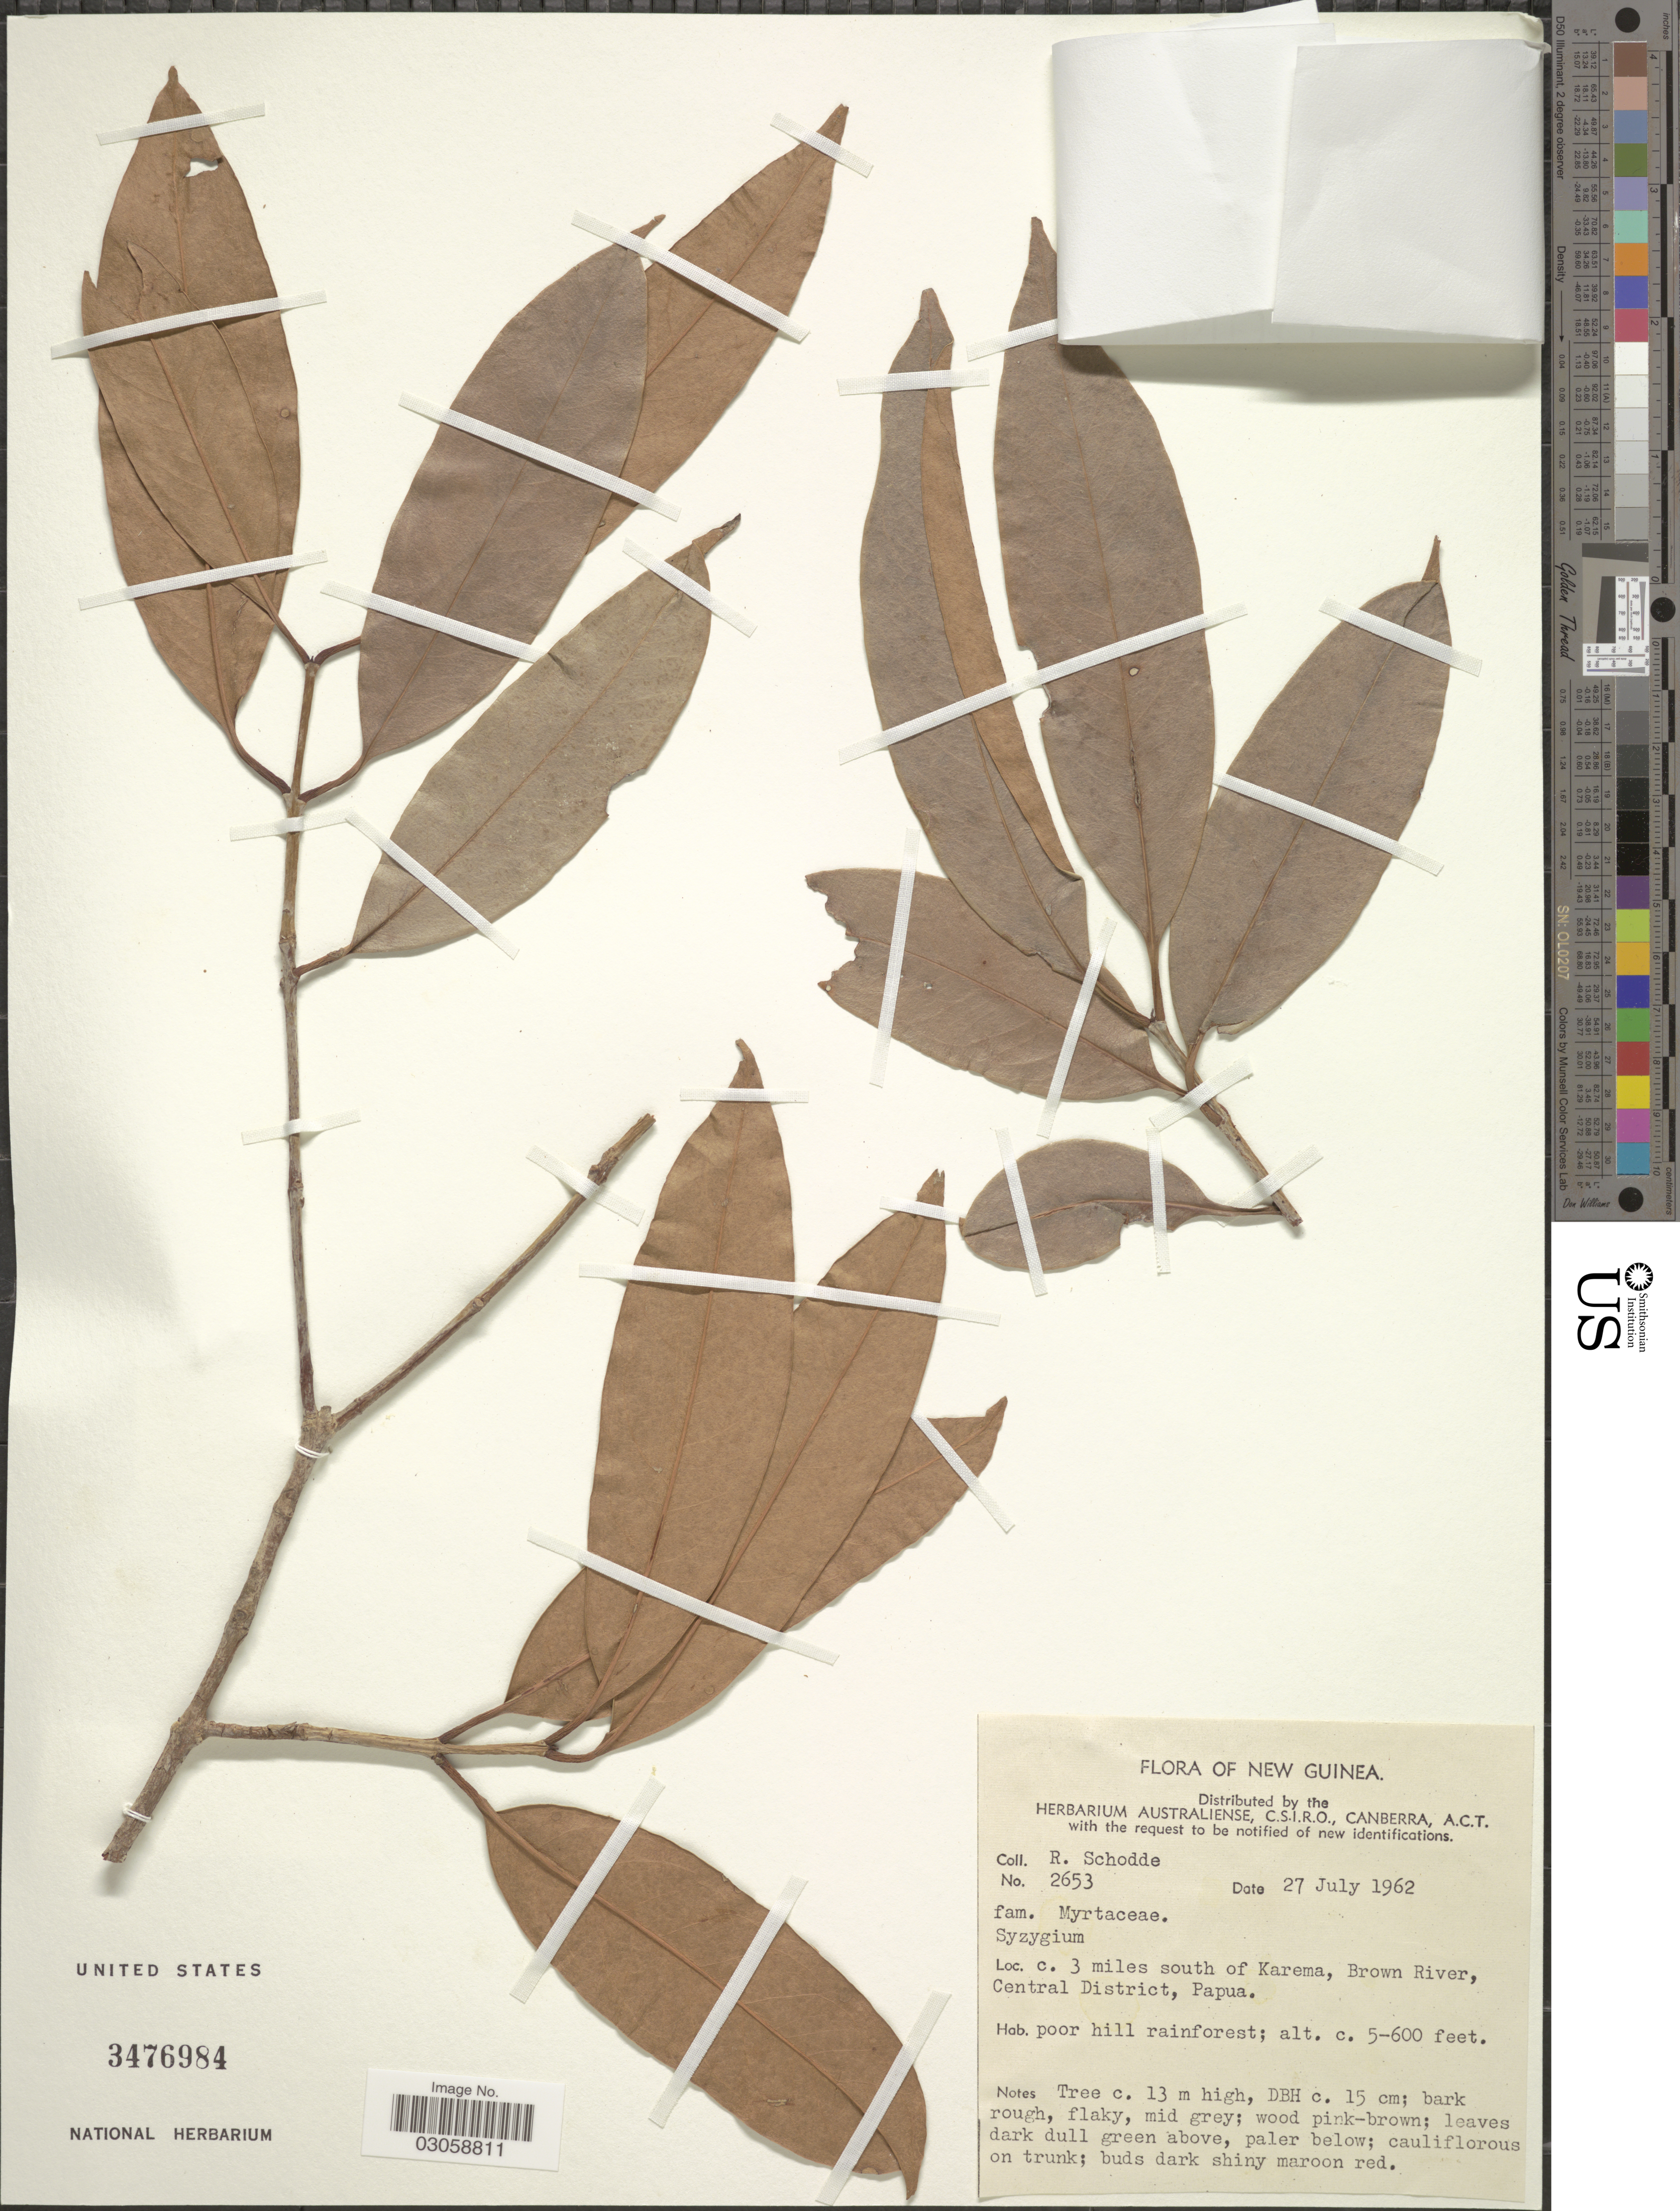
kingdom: Plantae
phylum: Tracheophyta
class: Magnoliopsida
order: Myrtales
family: Myrtaceae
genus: Syzygium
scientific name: Syzygium sp.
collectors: R. Schodde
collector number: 2653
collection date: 1962-07-27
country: Papua New Guinea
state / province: Central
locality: New Guinea, c. 3 miles south of Karema, Brown River, Central District, Papua.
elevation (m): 152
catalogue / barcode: US 3476984